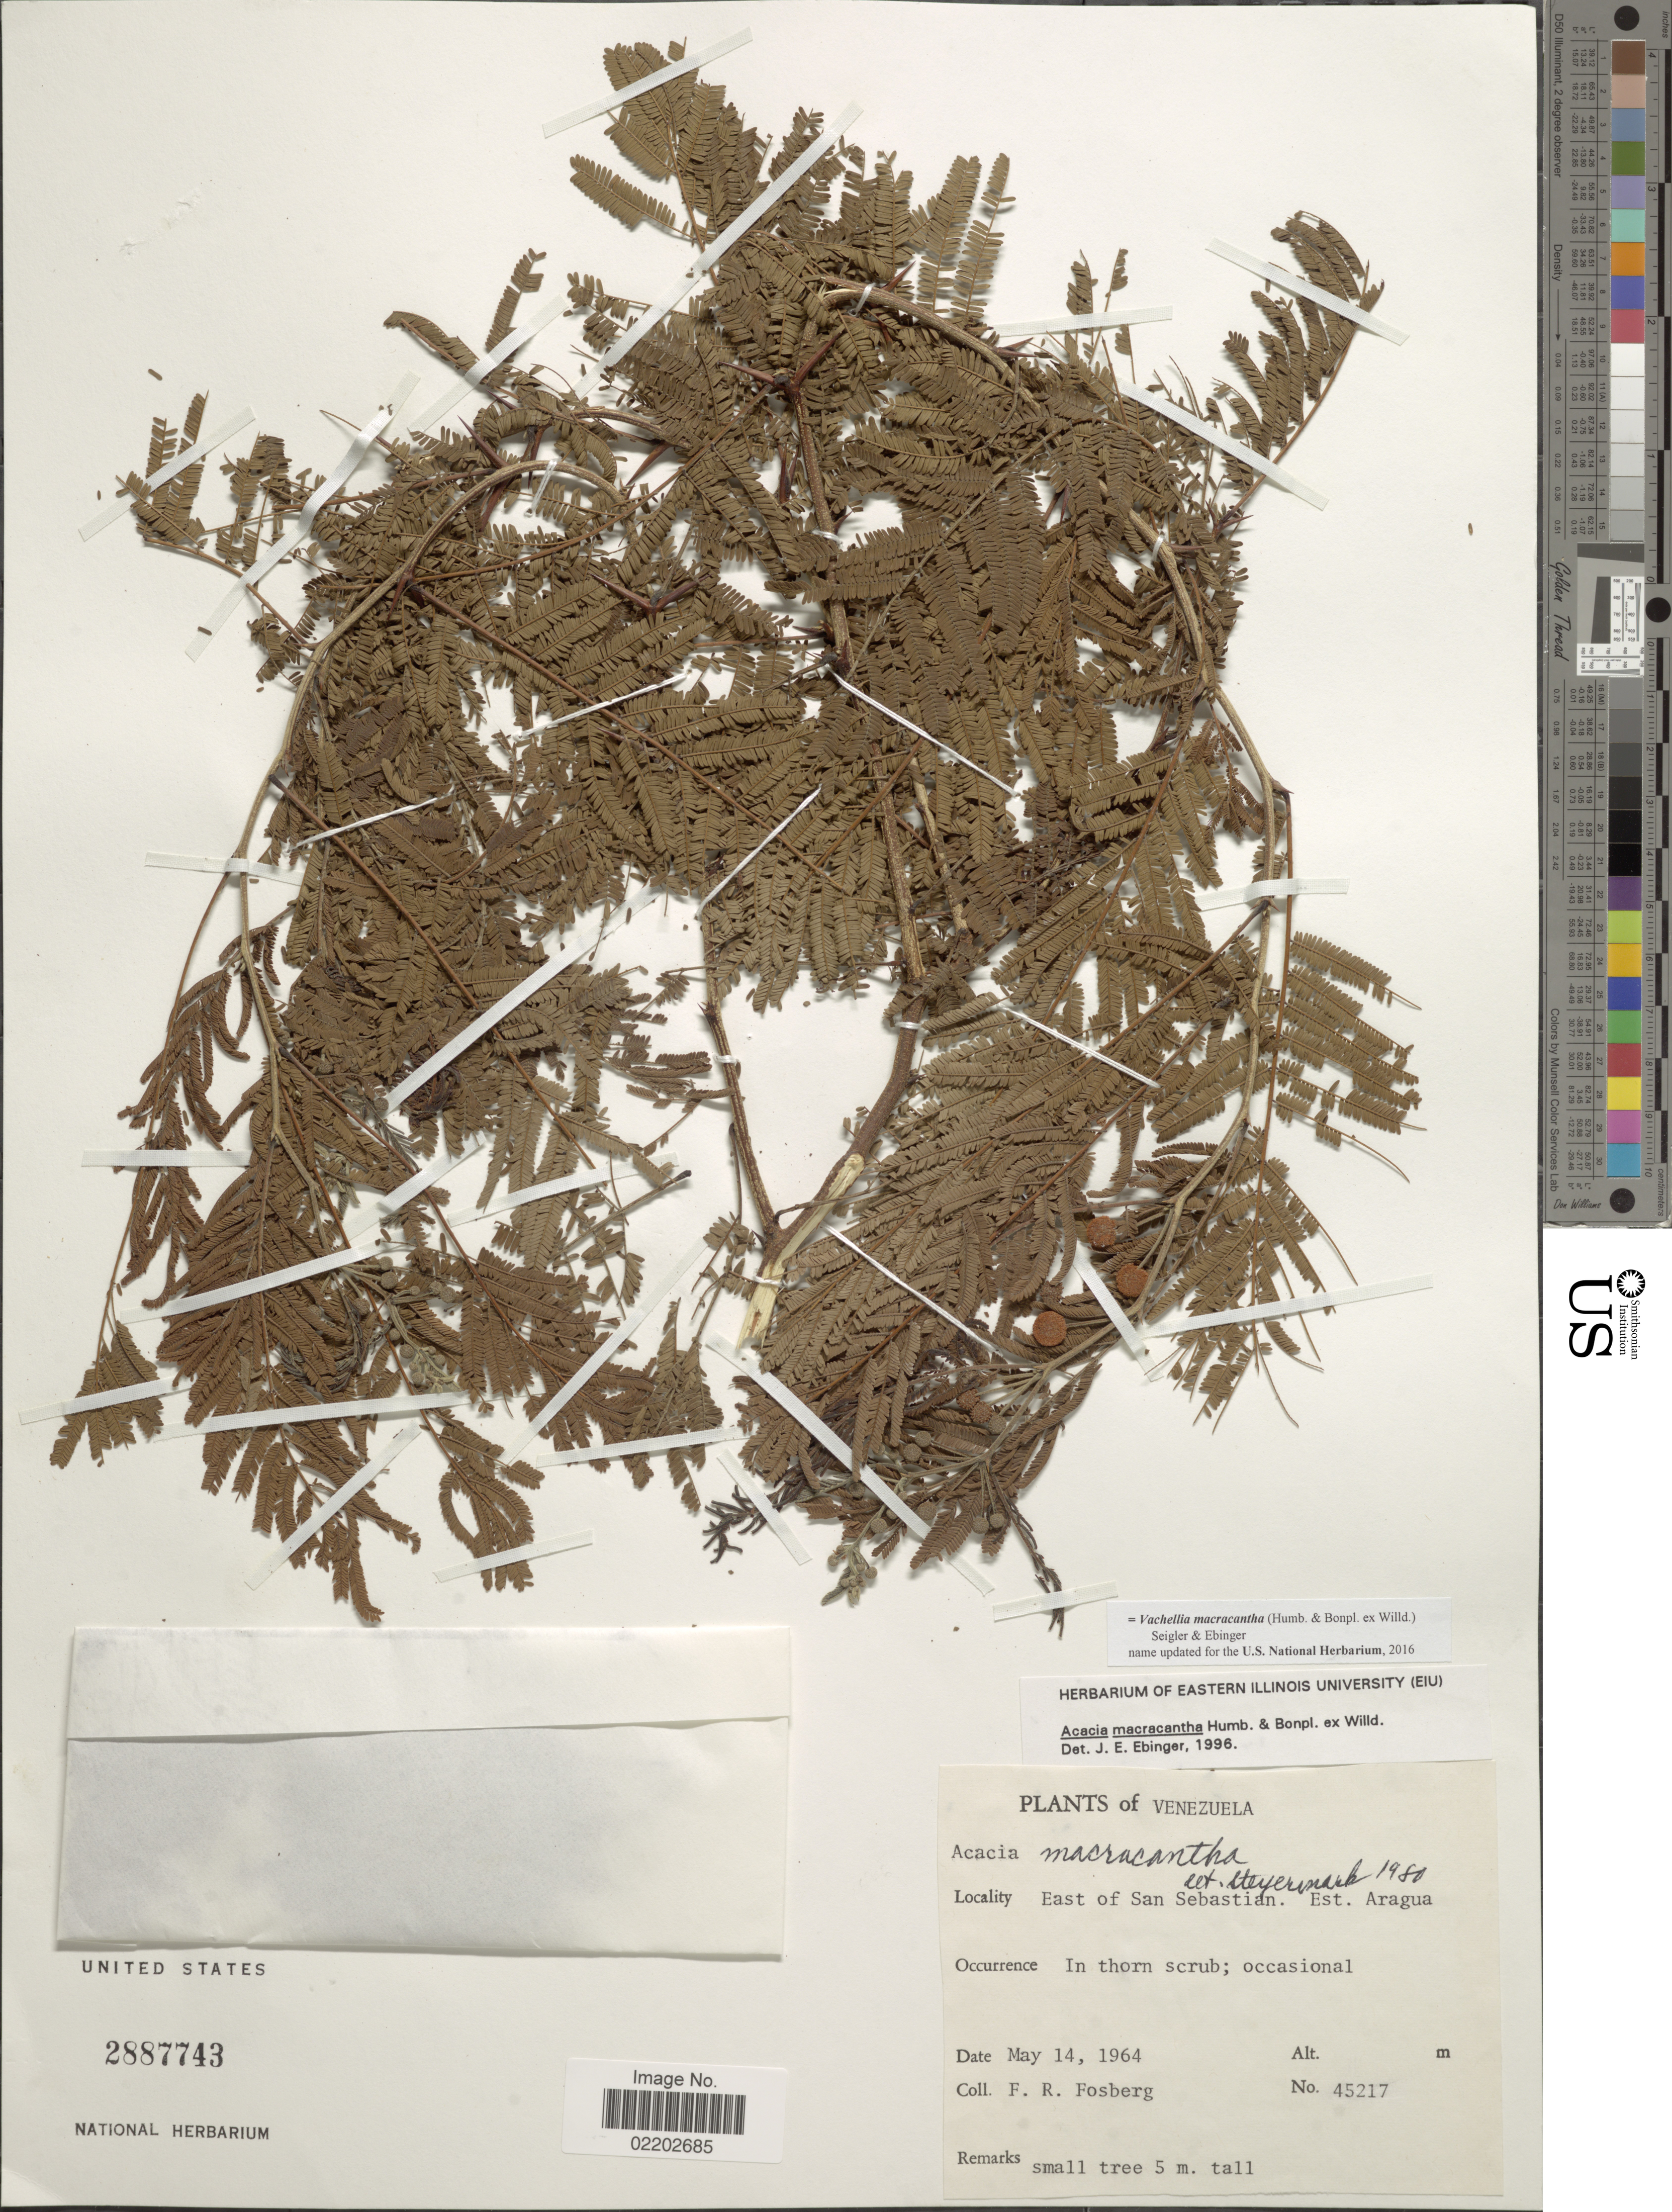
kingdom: Plantae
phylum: Tracheophyta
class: Magnoliopsida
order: Fabales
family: Fabaceae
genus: Vachellia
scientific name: Vachellia macracantha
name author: (Humb. & Bonpl. ex Willd.) Seigler & Ebinger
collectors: F. R. Fosberg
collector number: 45217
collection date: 1964-05-14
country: Venezuela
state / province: Aragua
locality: East of San Sebastian. Est. Aragua.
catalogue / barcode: US 2887743